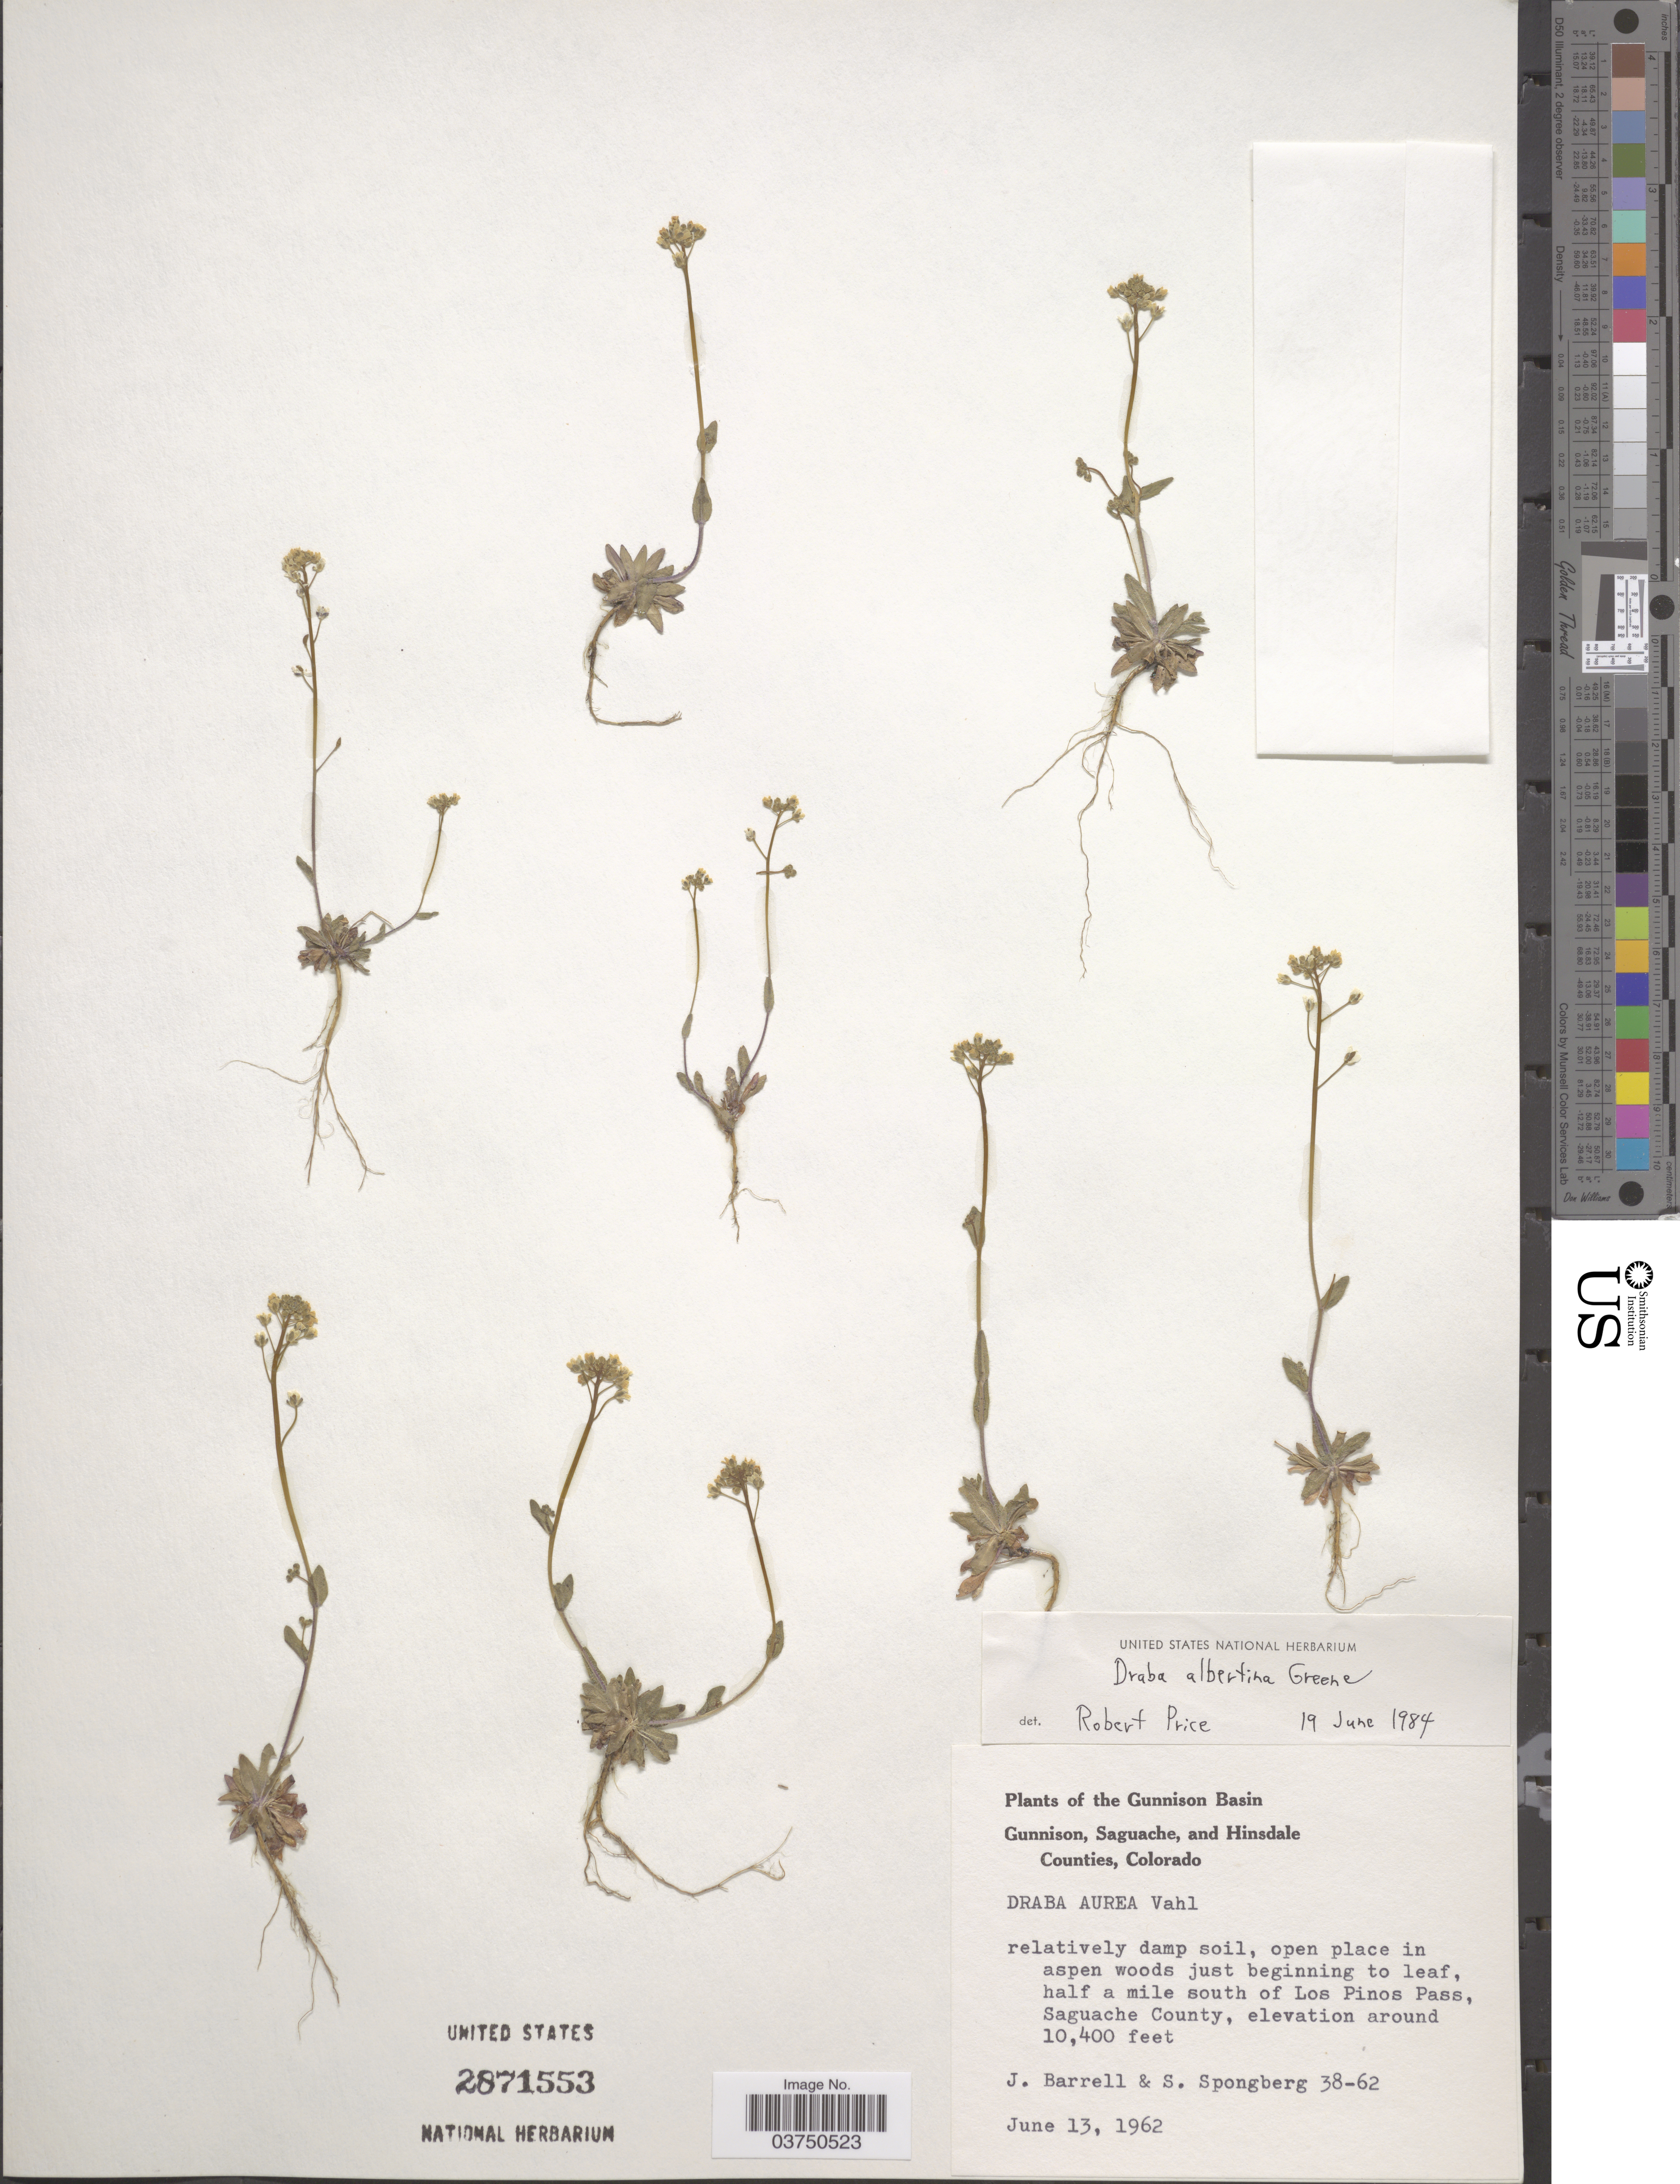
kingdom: Plantae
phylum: Tracheophyta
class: Magnoliopsida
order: Brassicales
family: Brassicaceae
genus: Draba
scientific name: Draba albertina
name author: Greene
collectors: J. Barrell & S. A.Spongberg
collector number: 38-62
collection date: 1962-06-13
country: United States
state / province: Colorado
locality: The Gunnison Basin. Half a mile south of Los Pinos Pass, Saguache County.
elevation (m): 3170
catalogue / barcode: US 2781553